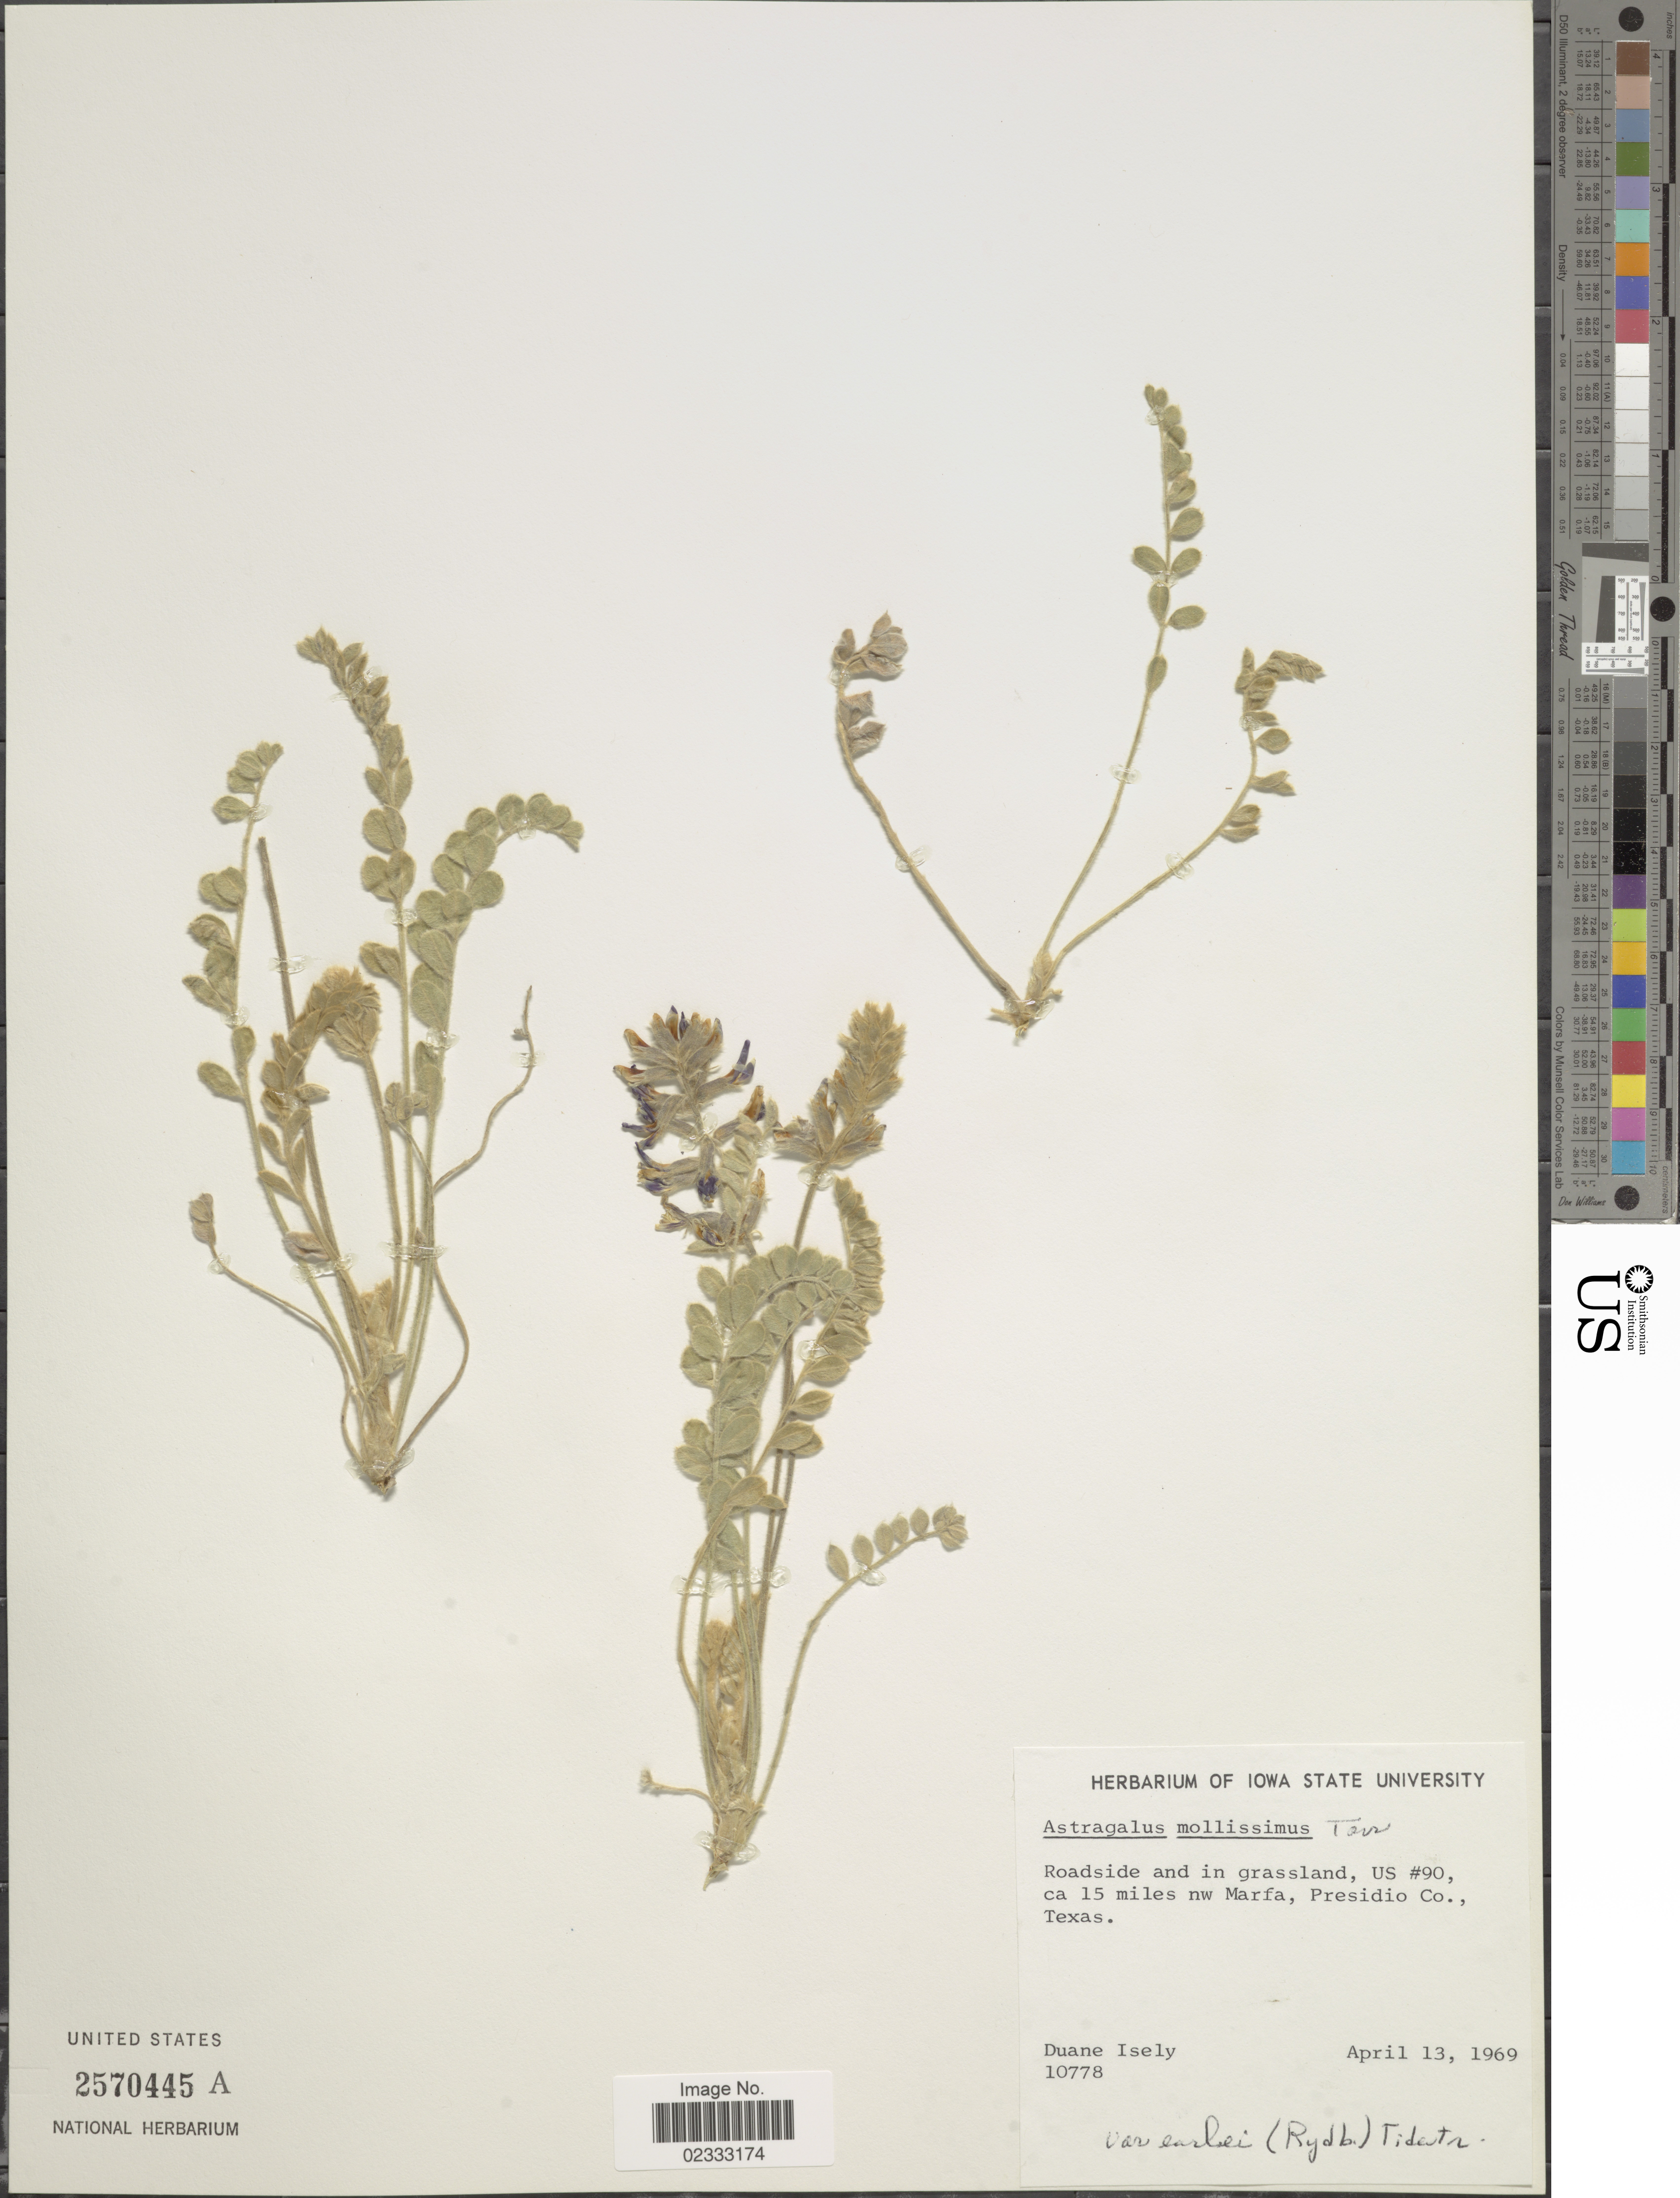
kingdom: Plantae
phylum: Tracheophyta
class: Magnoliopsida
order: Fabales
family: Fabaceae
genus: Astragalus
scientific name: Astragalus mollissimus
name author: Torr.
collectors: D. Isely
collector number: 10778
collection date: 1969-04-13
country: United States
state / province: Texas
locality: Roadside and in grassland, US #90, ca 15 miles nw Marfa, Presidio co., Texas.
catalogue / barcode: US 2570445A